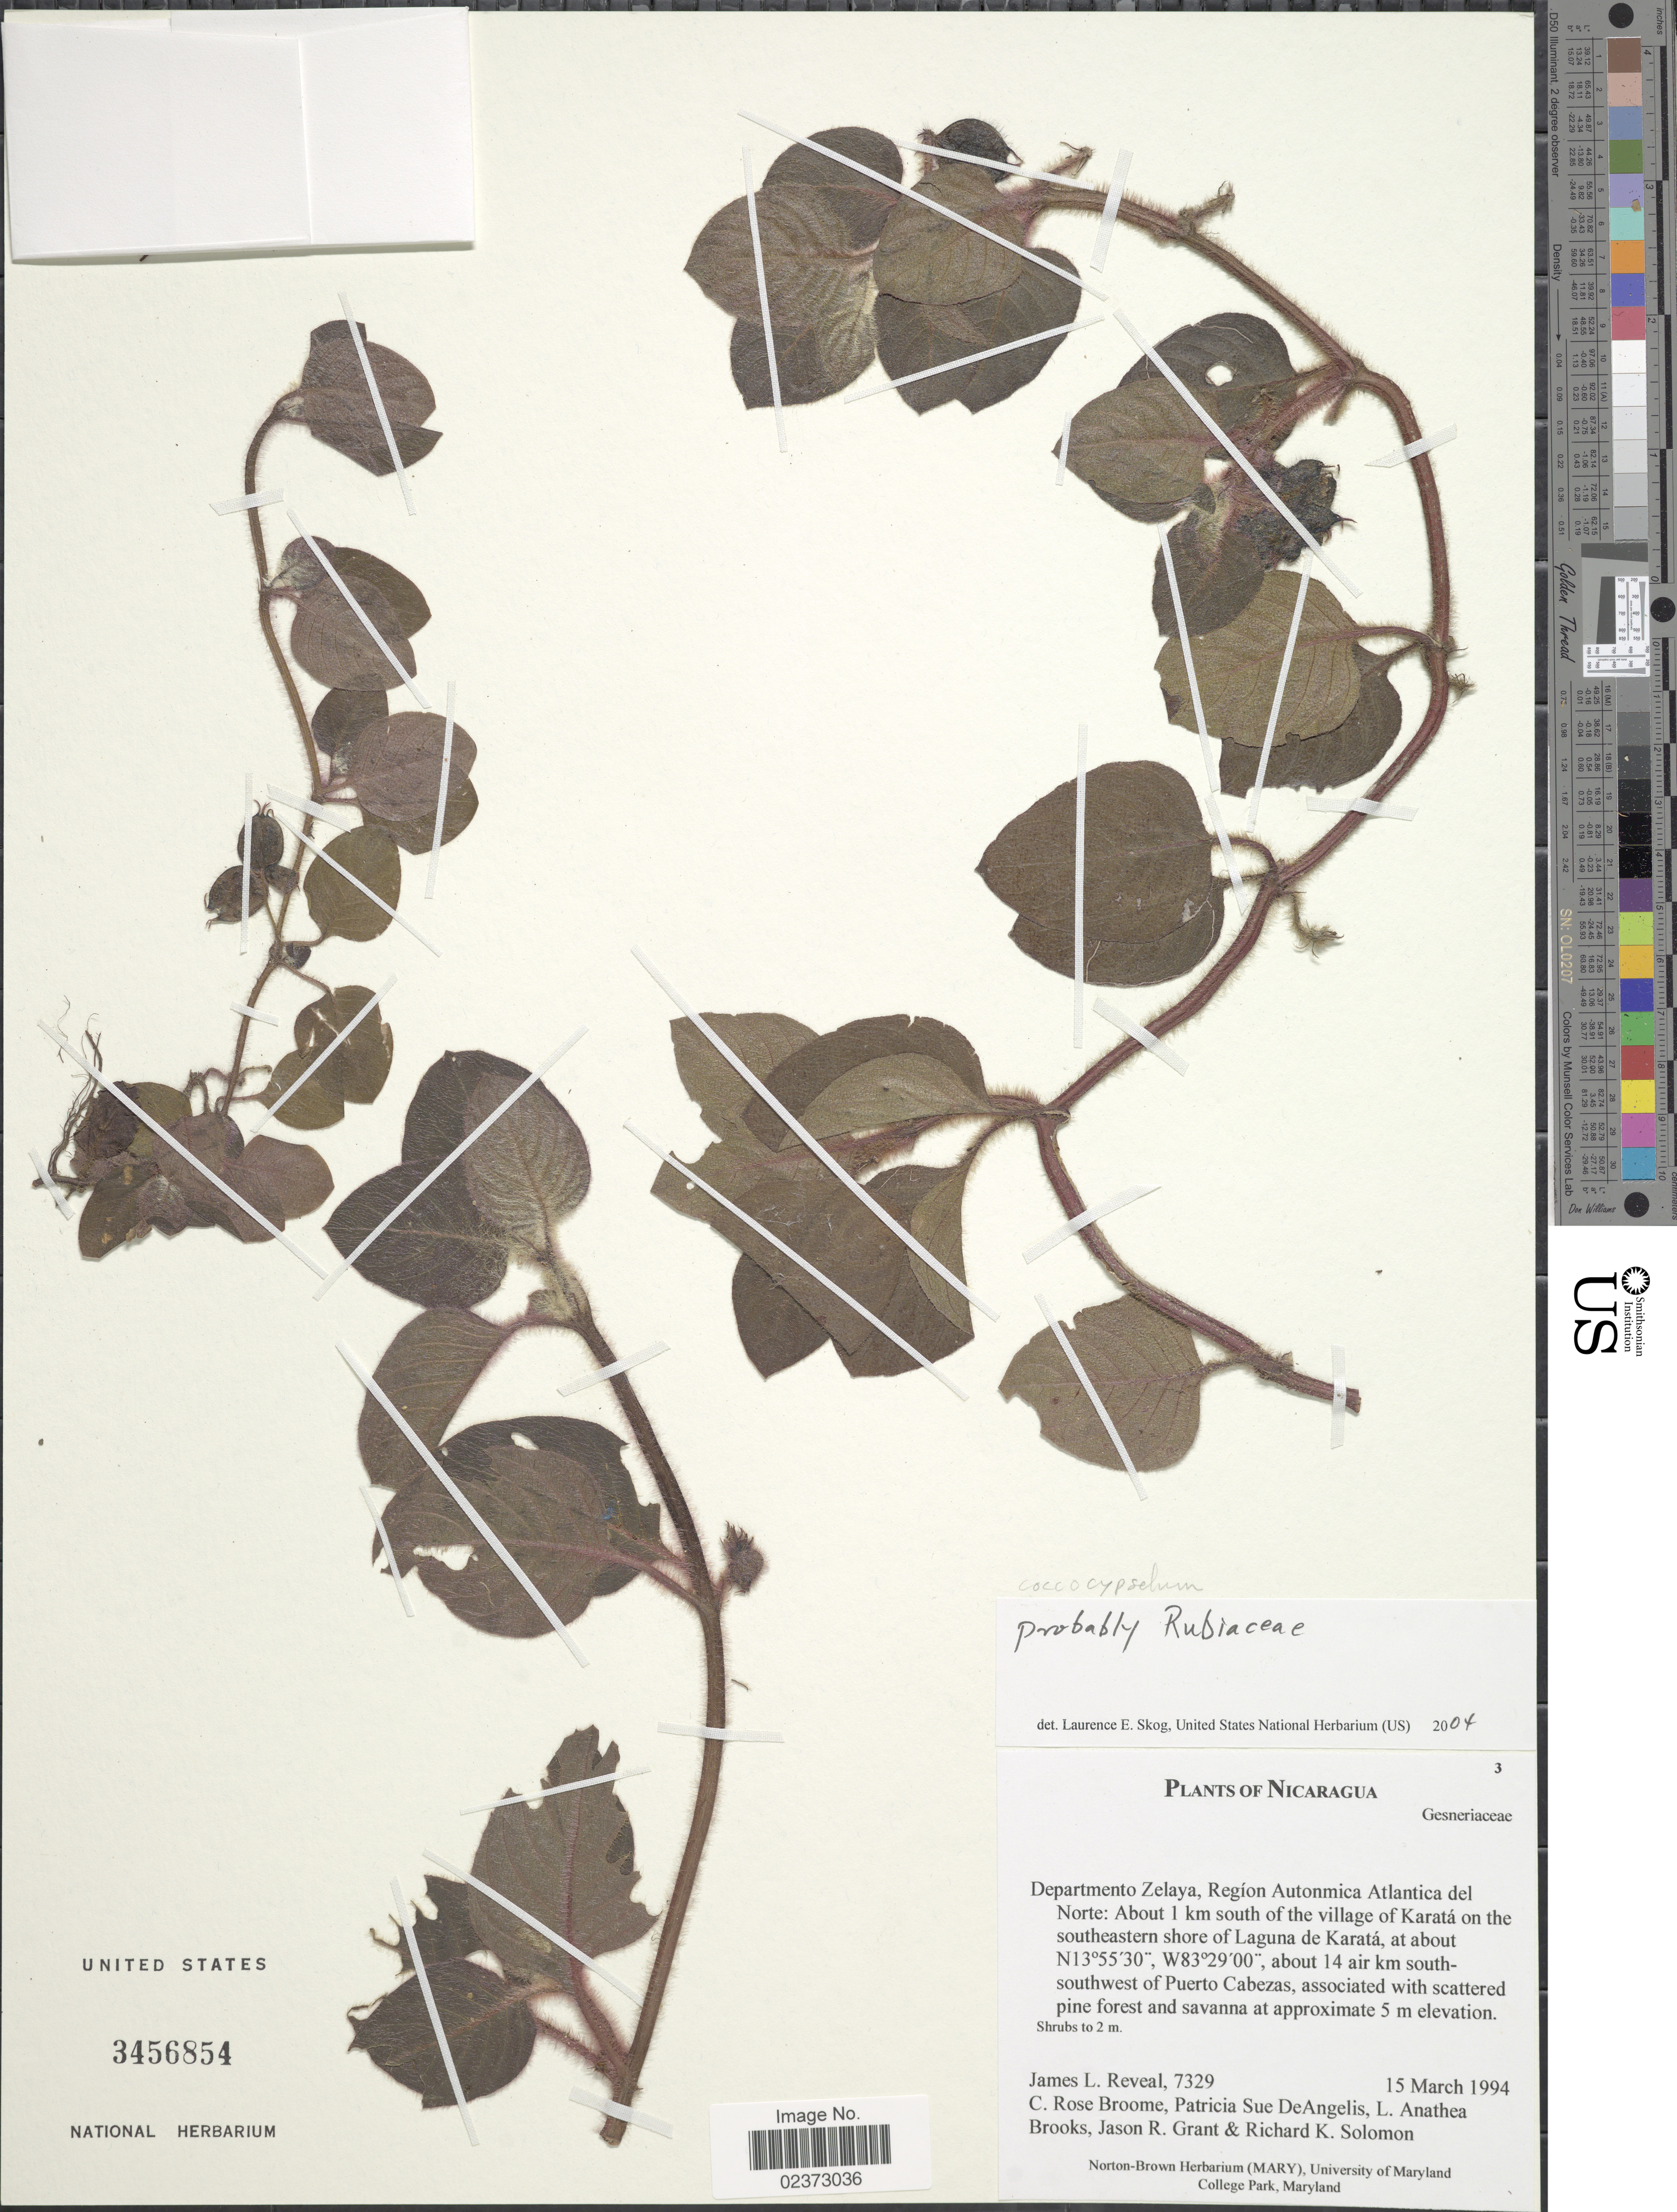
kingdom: Plantae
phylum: Tracheophyta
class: Magnoliopsida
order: Gentianales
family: Rubiaceae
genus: Coccocypselum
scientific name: Coccocypselum sp.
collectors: J. L. Reveal, C. R. Broome, P. DeAngelis, L. Brooks & et al.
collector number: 7329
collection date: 1994-03-15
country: Nicaragua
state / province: Atlantico Norte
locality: Departamento Zelaya, Region Autonmica Atlantica del Norte: About 1 km south of the village of Karata on the southeastern shore of Laguna de Karata, about 14 air km south-southwest of Puerto Cabezas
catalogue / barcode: US 3456854